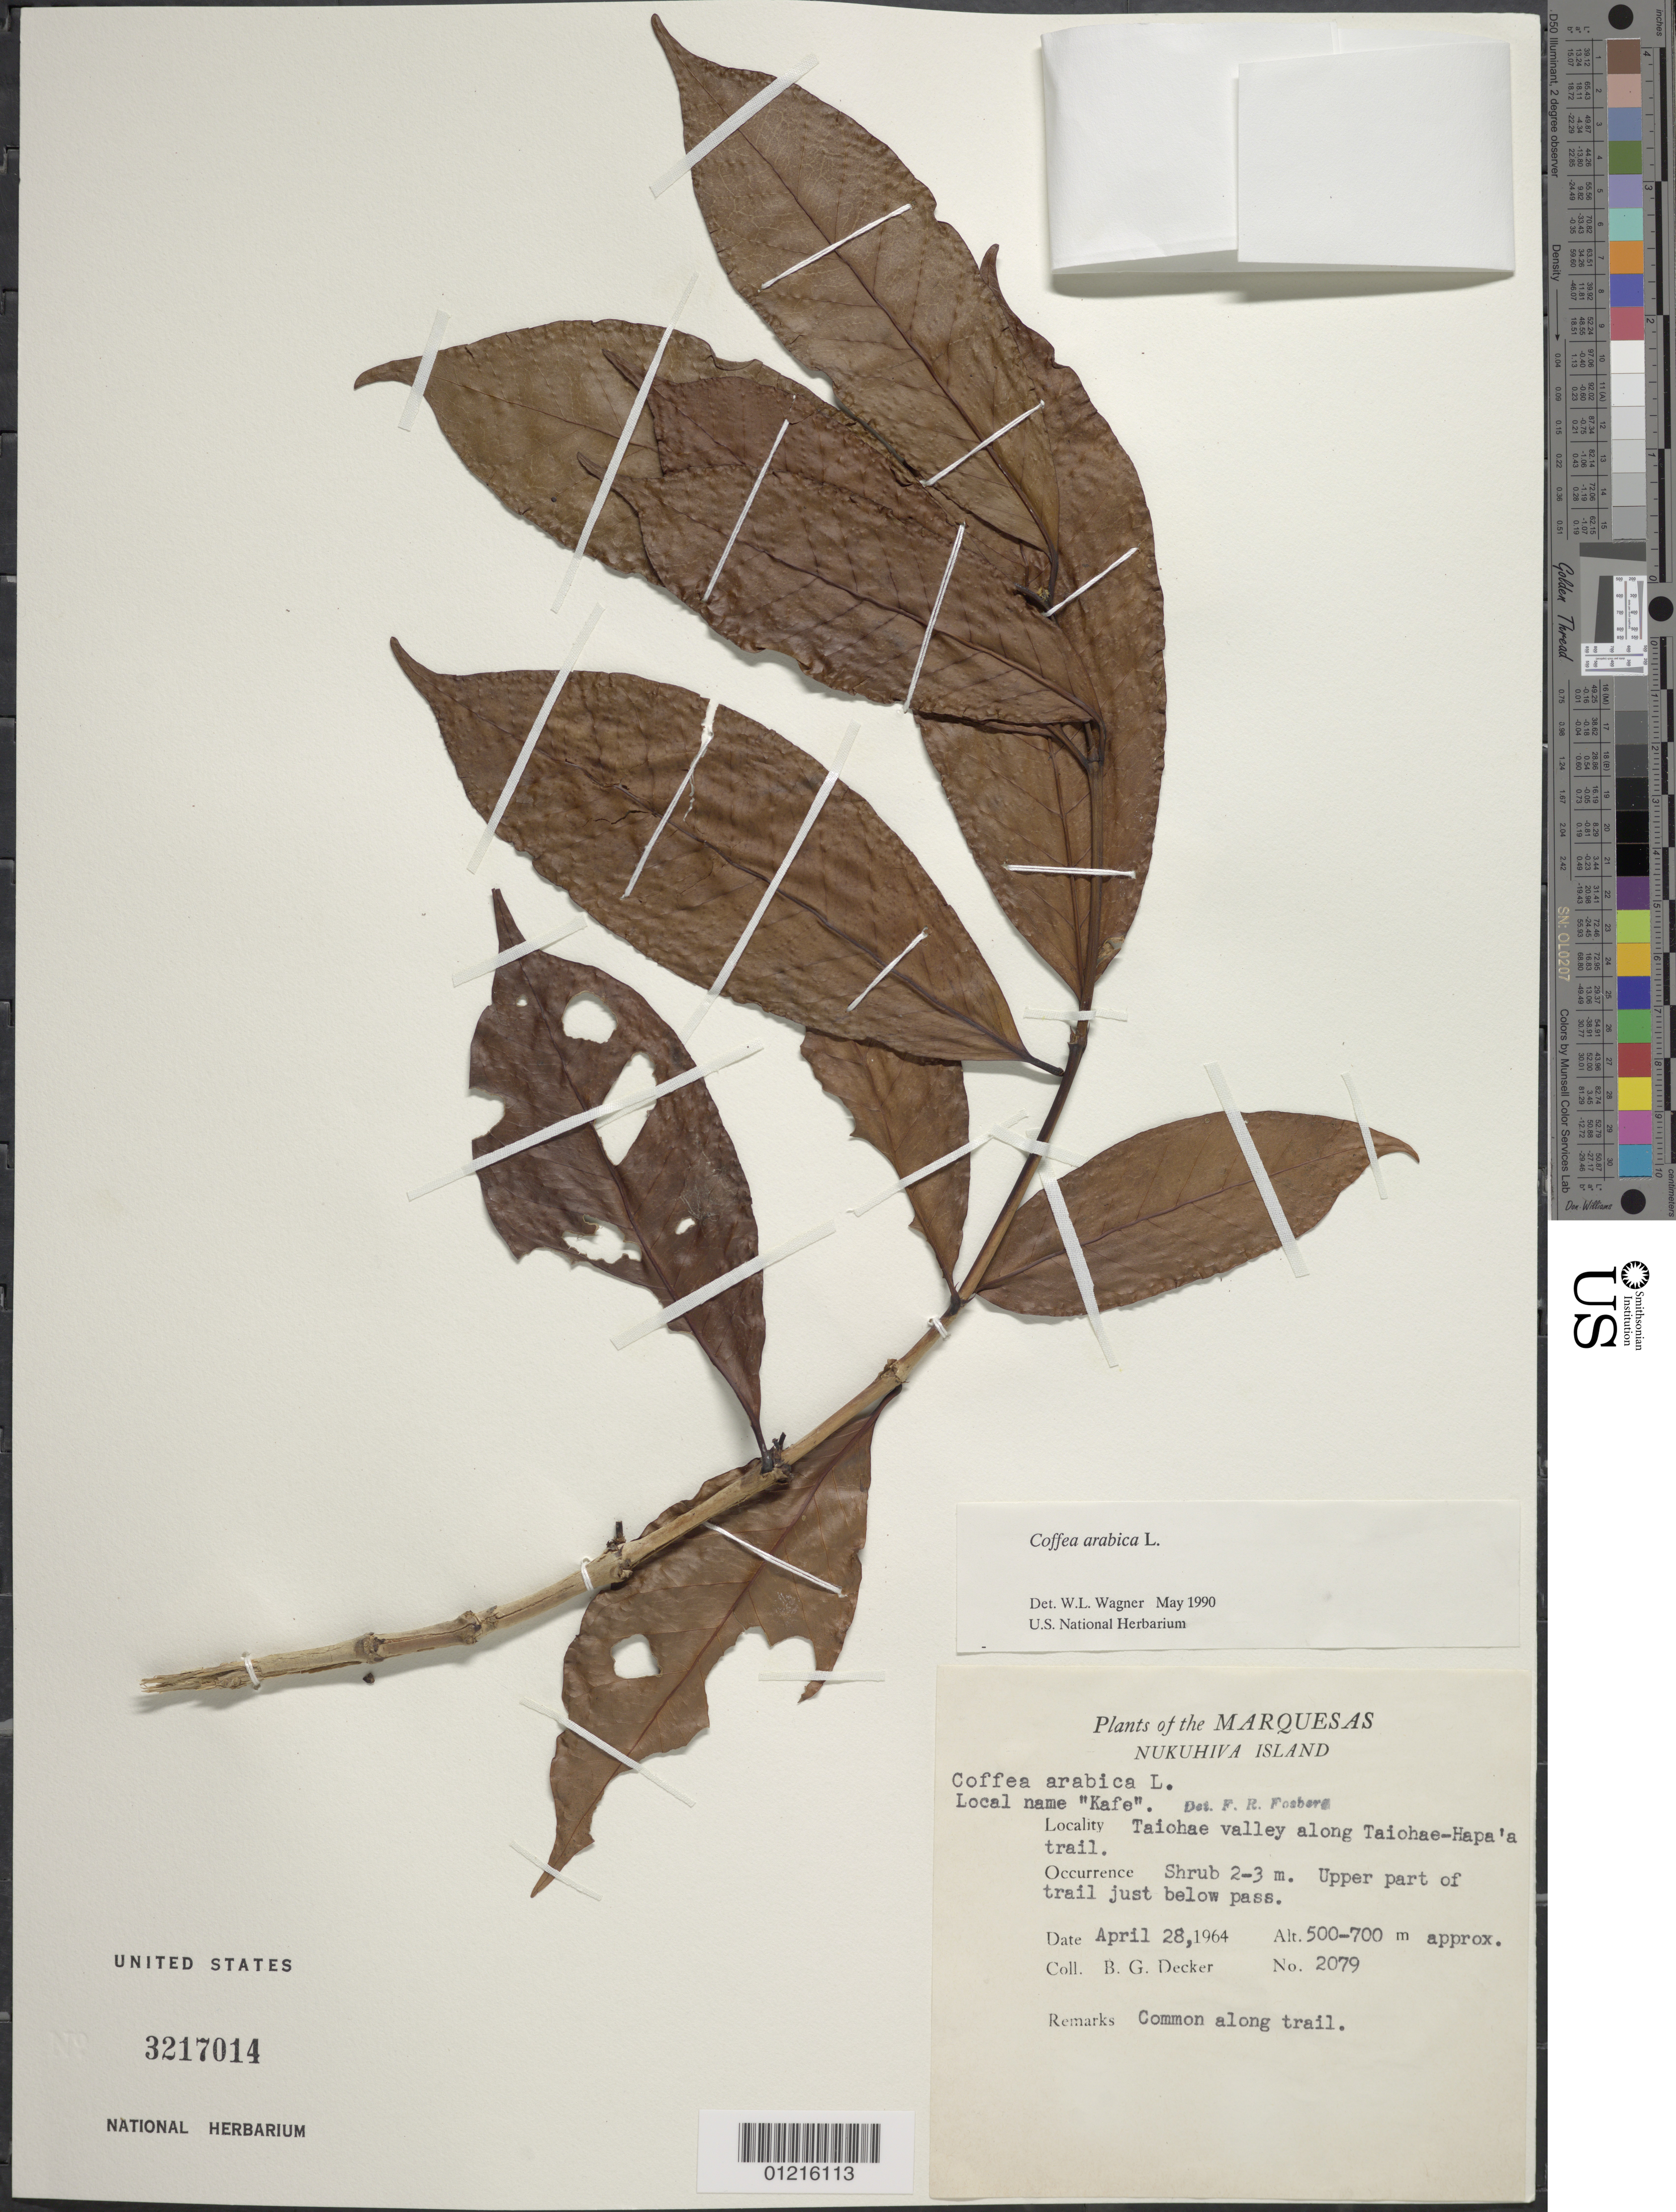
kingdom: Plantae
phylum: Tracheophyta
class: Magnoliopsida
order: Gentianales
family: Rubiaceae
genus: Coffea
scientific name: Coffea arabica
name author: L.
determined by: Wagner, W. L., (BOT), Smithsonian Institution - National Museum of Natural History (UNITED STATES)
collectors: B. G. Decker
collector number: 2079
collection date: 1964-04-28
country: French Polynesia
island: Nuku Hiva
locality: Taiohae Valley along Taiohae-Hapa'a Trail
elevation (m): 500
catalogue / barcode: US 3217014